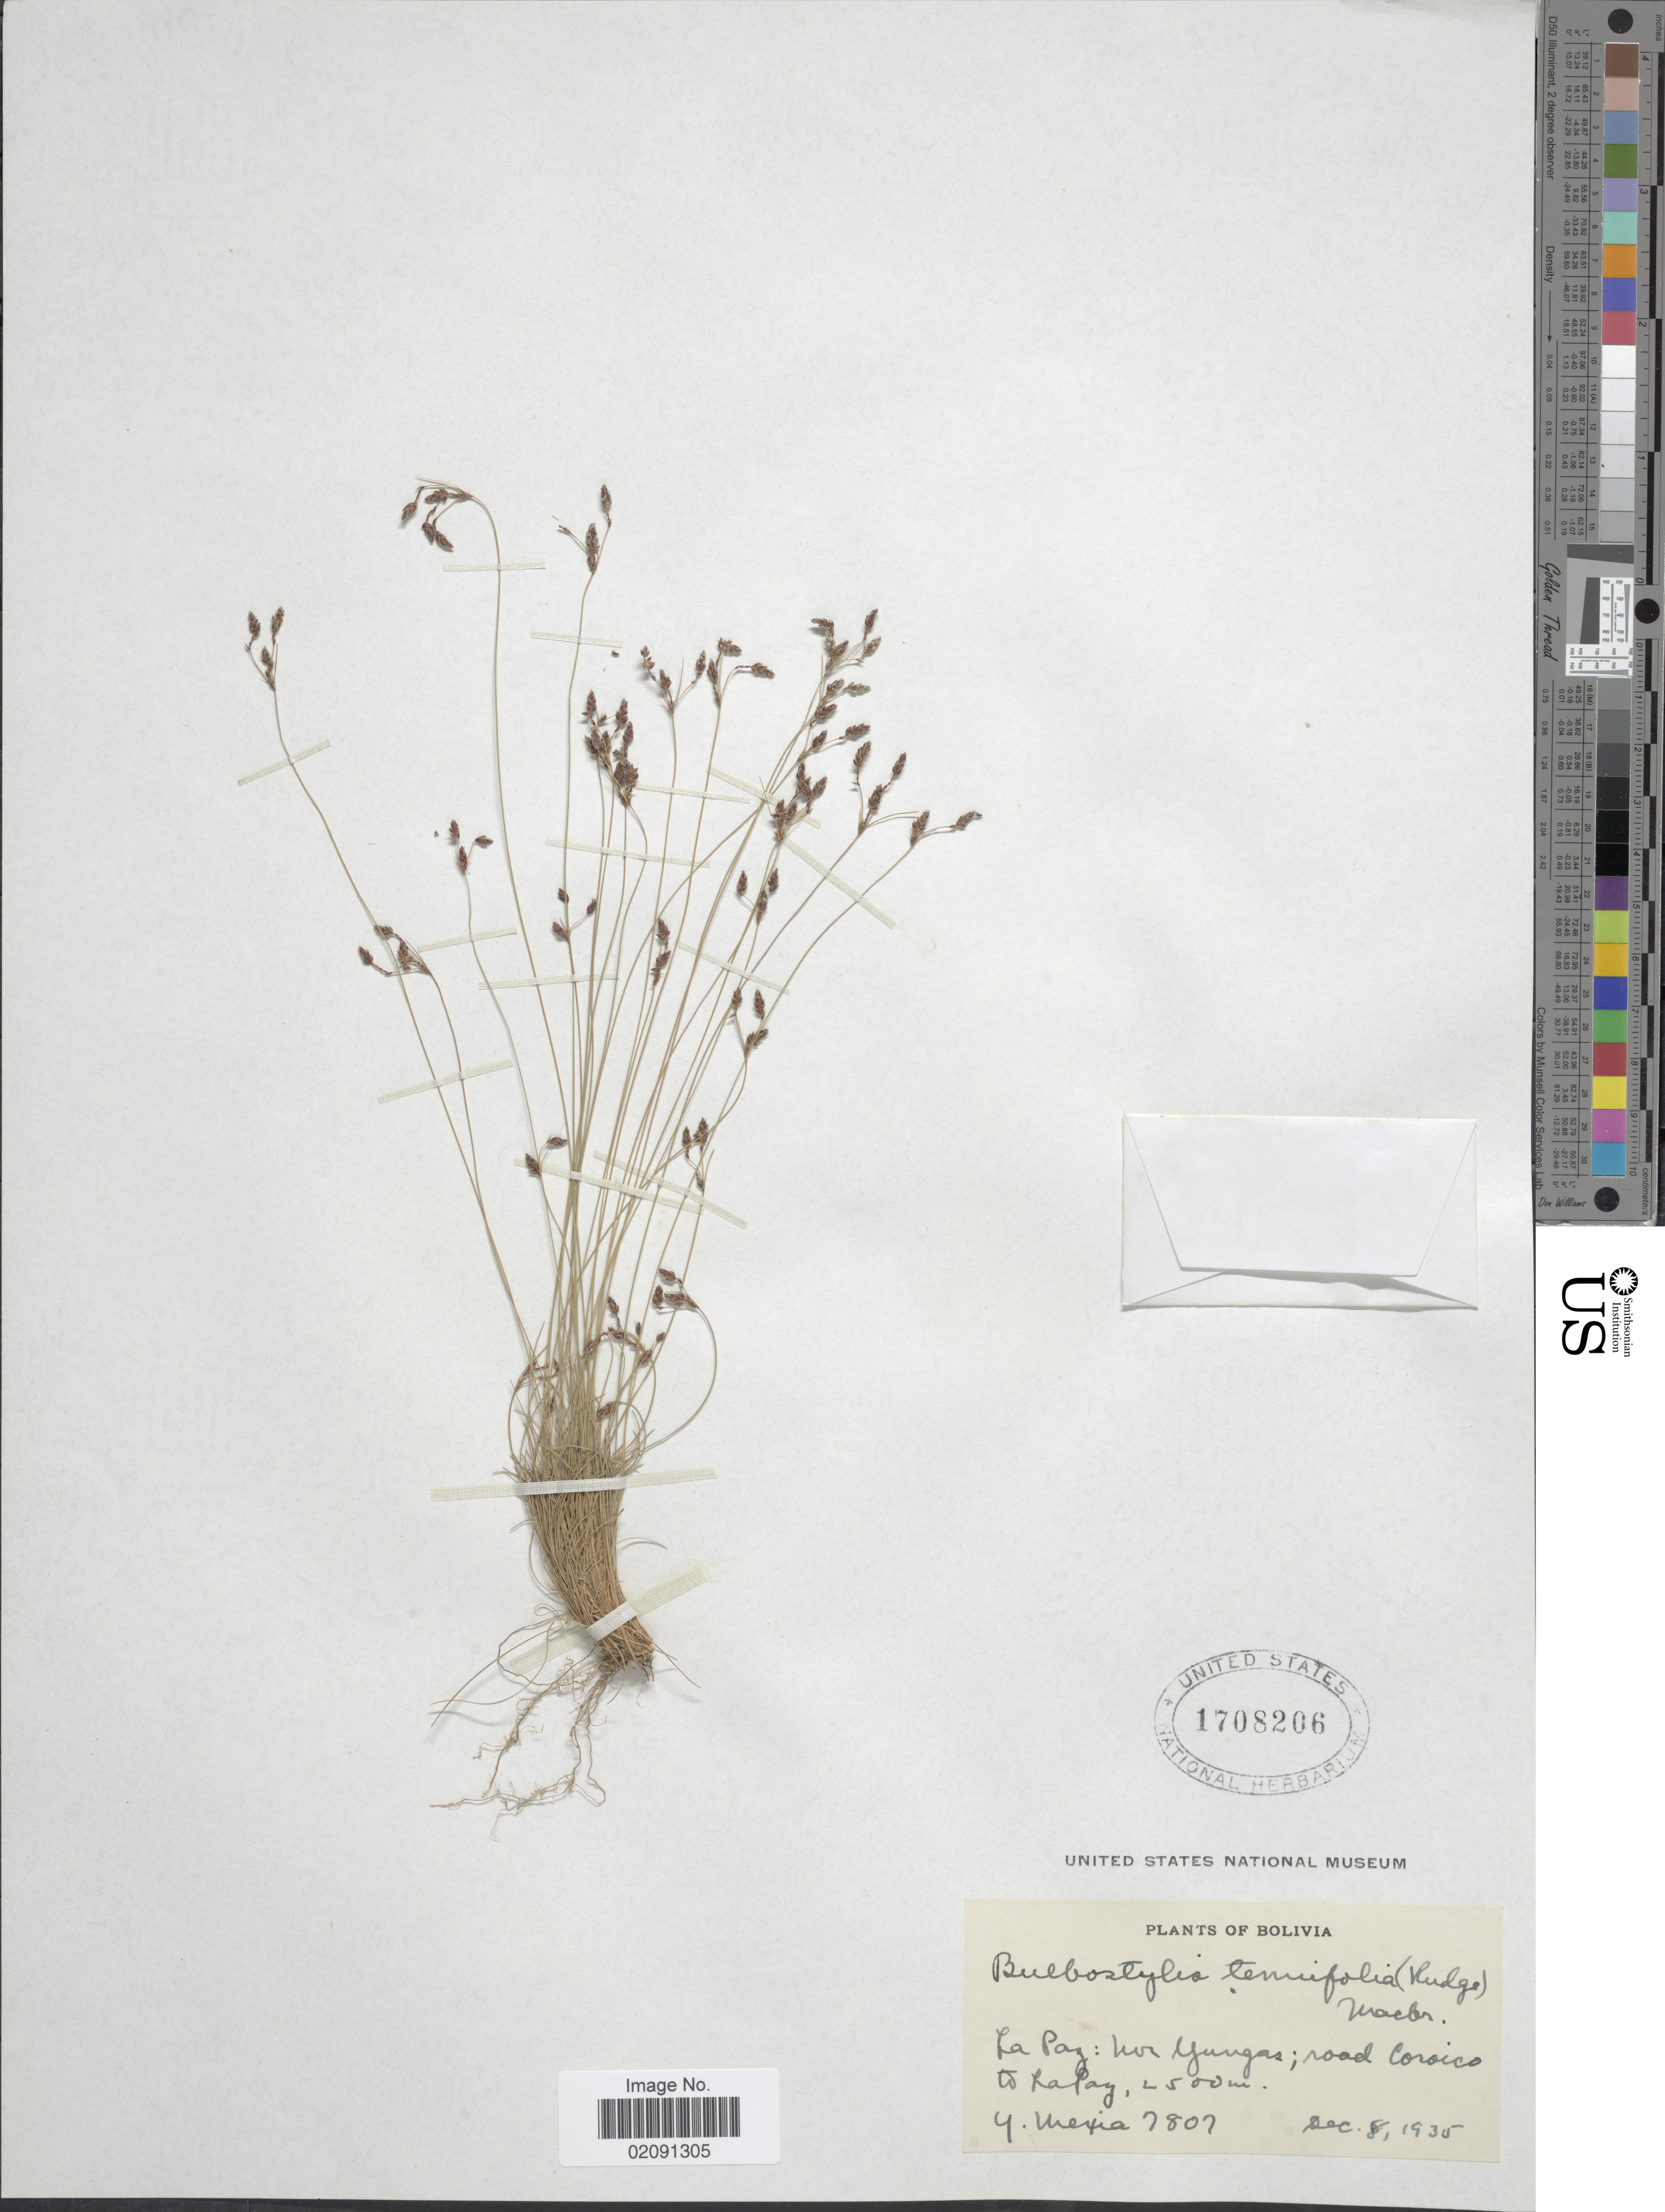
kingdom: Plantae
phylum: Tracheophyta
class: Liliopsida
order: Poales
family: Cyperaceae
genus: Bulbostylis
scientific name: Bulbostylis tenuifolia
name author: (Rudge) J.F. Macbr.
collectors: Y. Mexia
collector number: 7807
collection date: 1935-12-08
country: Bolivia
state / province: La Paz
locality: Nor Yungas, road Coroico to La Paz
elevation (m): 2500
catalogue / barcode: US 1708206